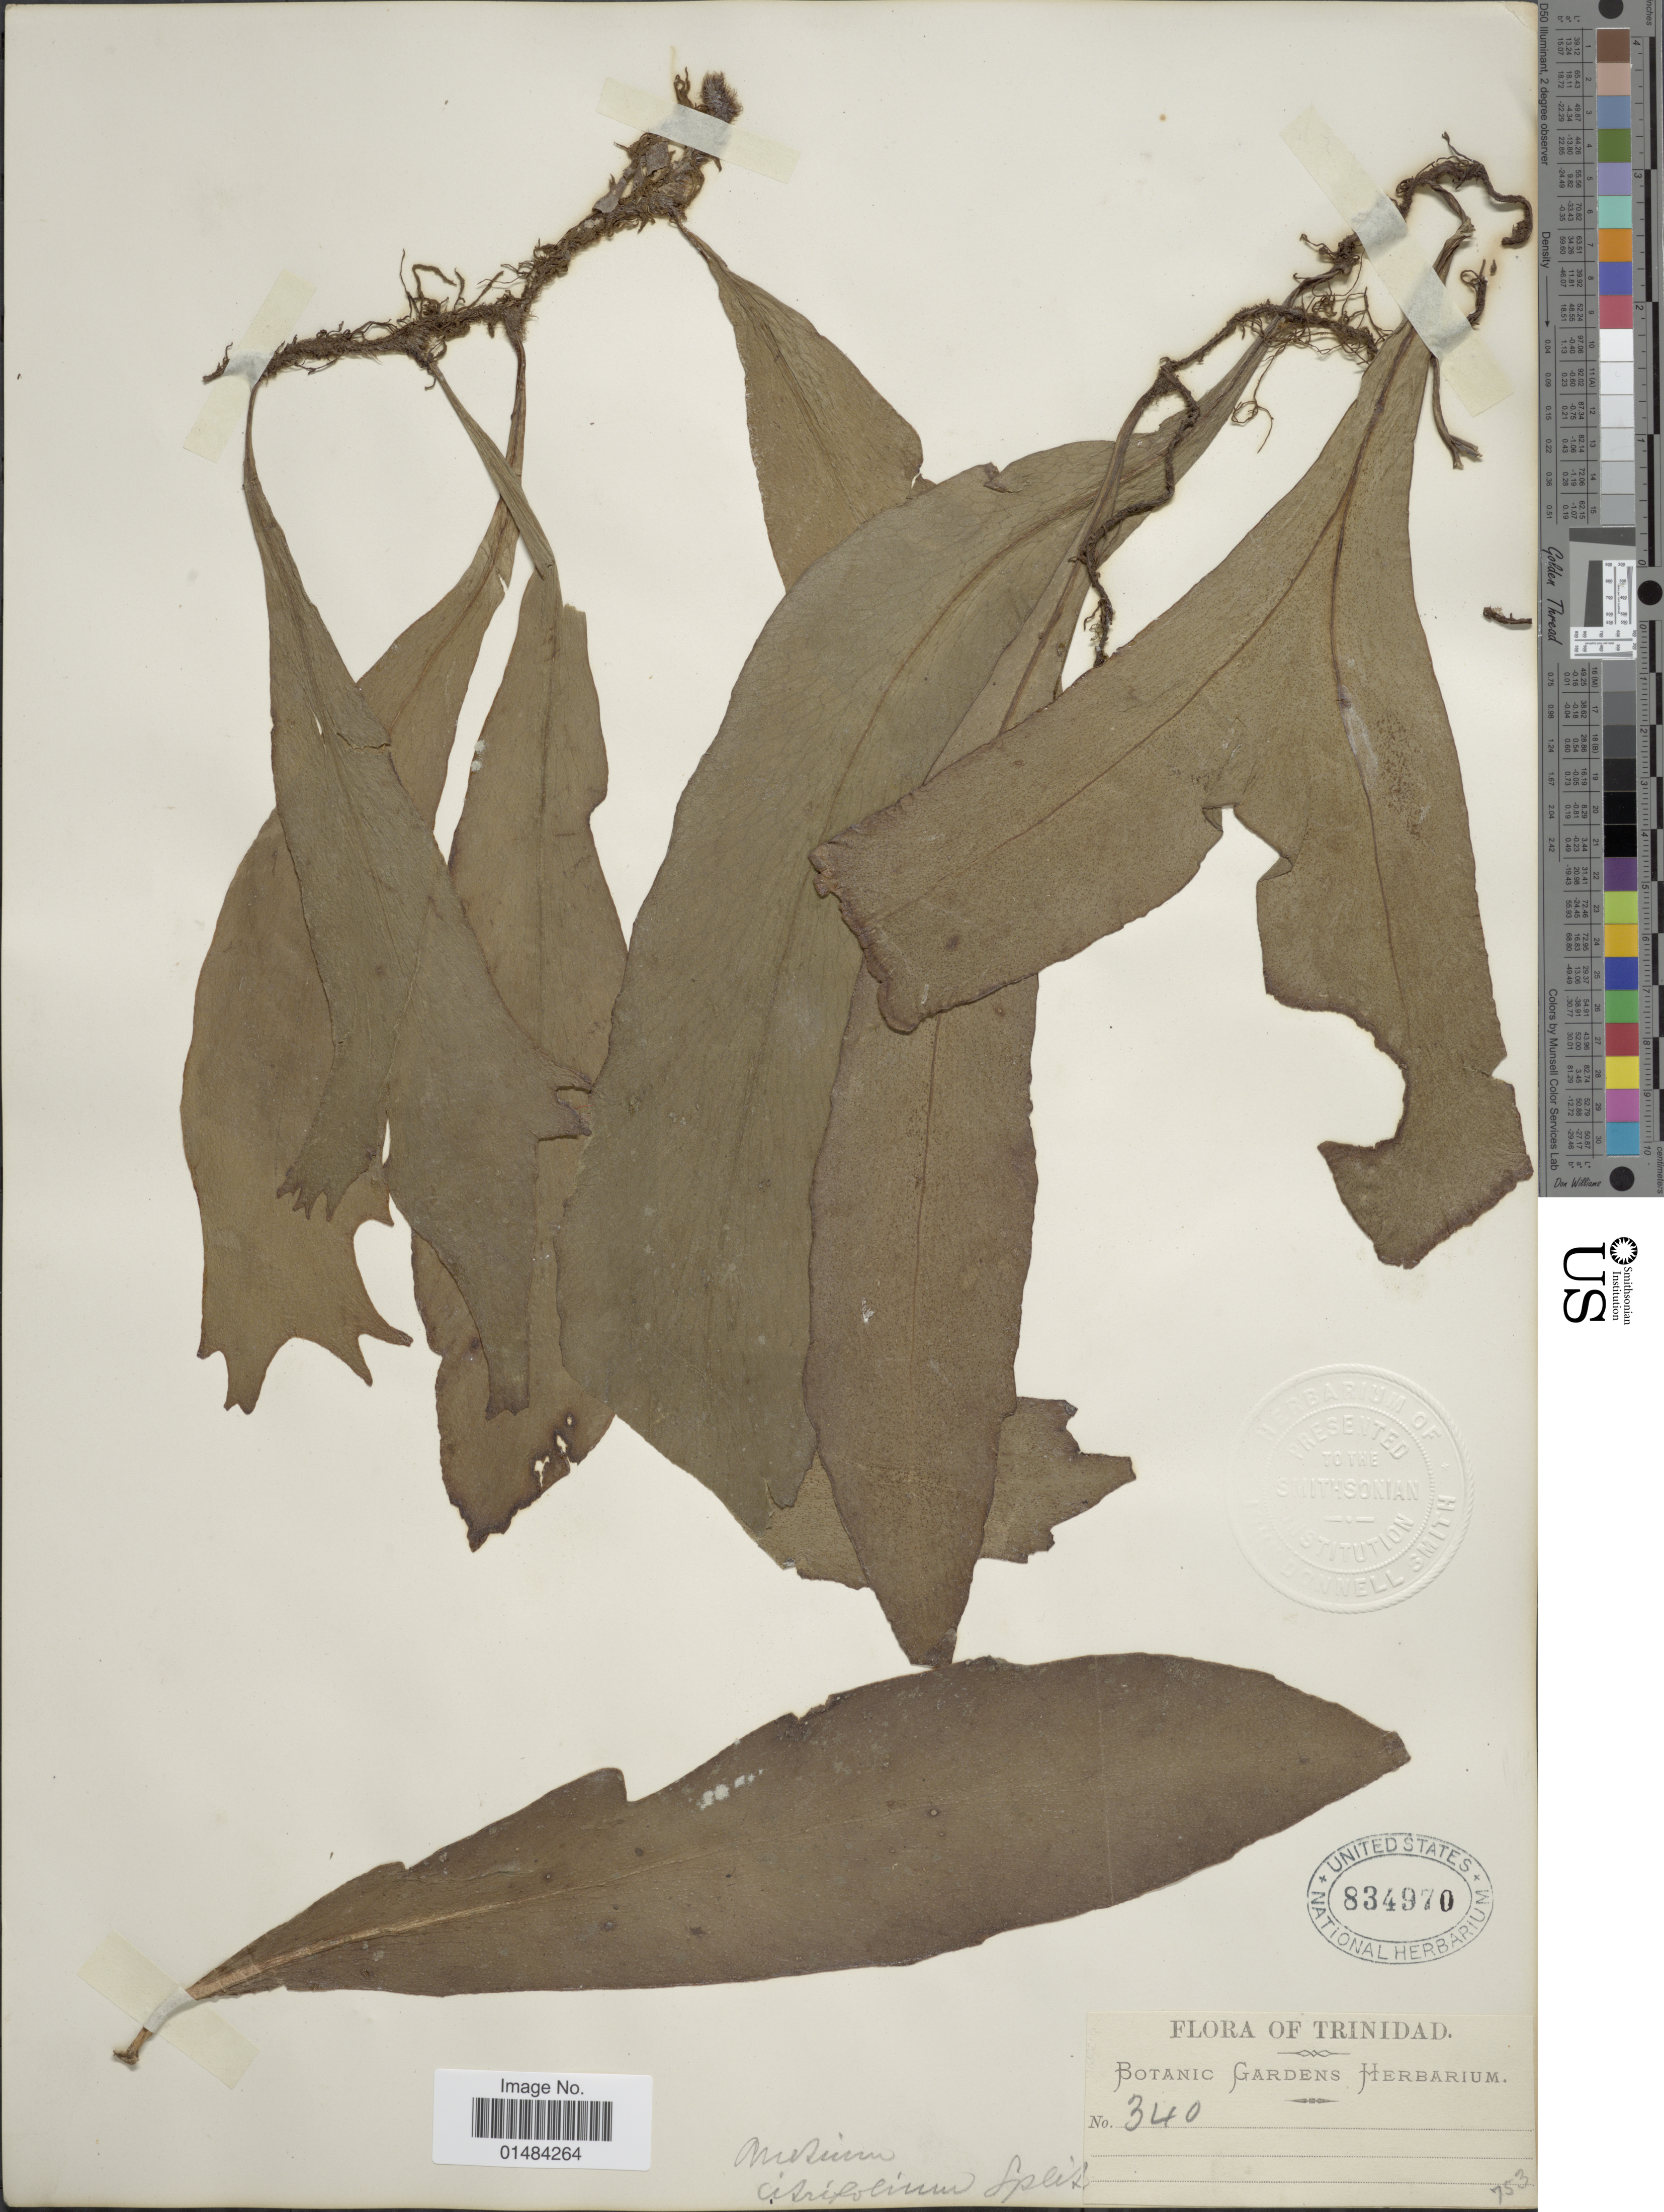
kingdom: Plantae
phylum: Tracheophyta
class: Polypodiopsida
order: Polypodiales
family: Pteridaceae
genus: Anetium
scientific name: Anetium citrifolium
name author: (L.) Splitg.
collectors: ex herb. Bot. Gard.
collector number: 340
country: Trinidad and Tobago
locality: Trinidad,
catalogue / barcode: US 834970